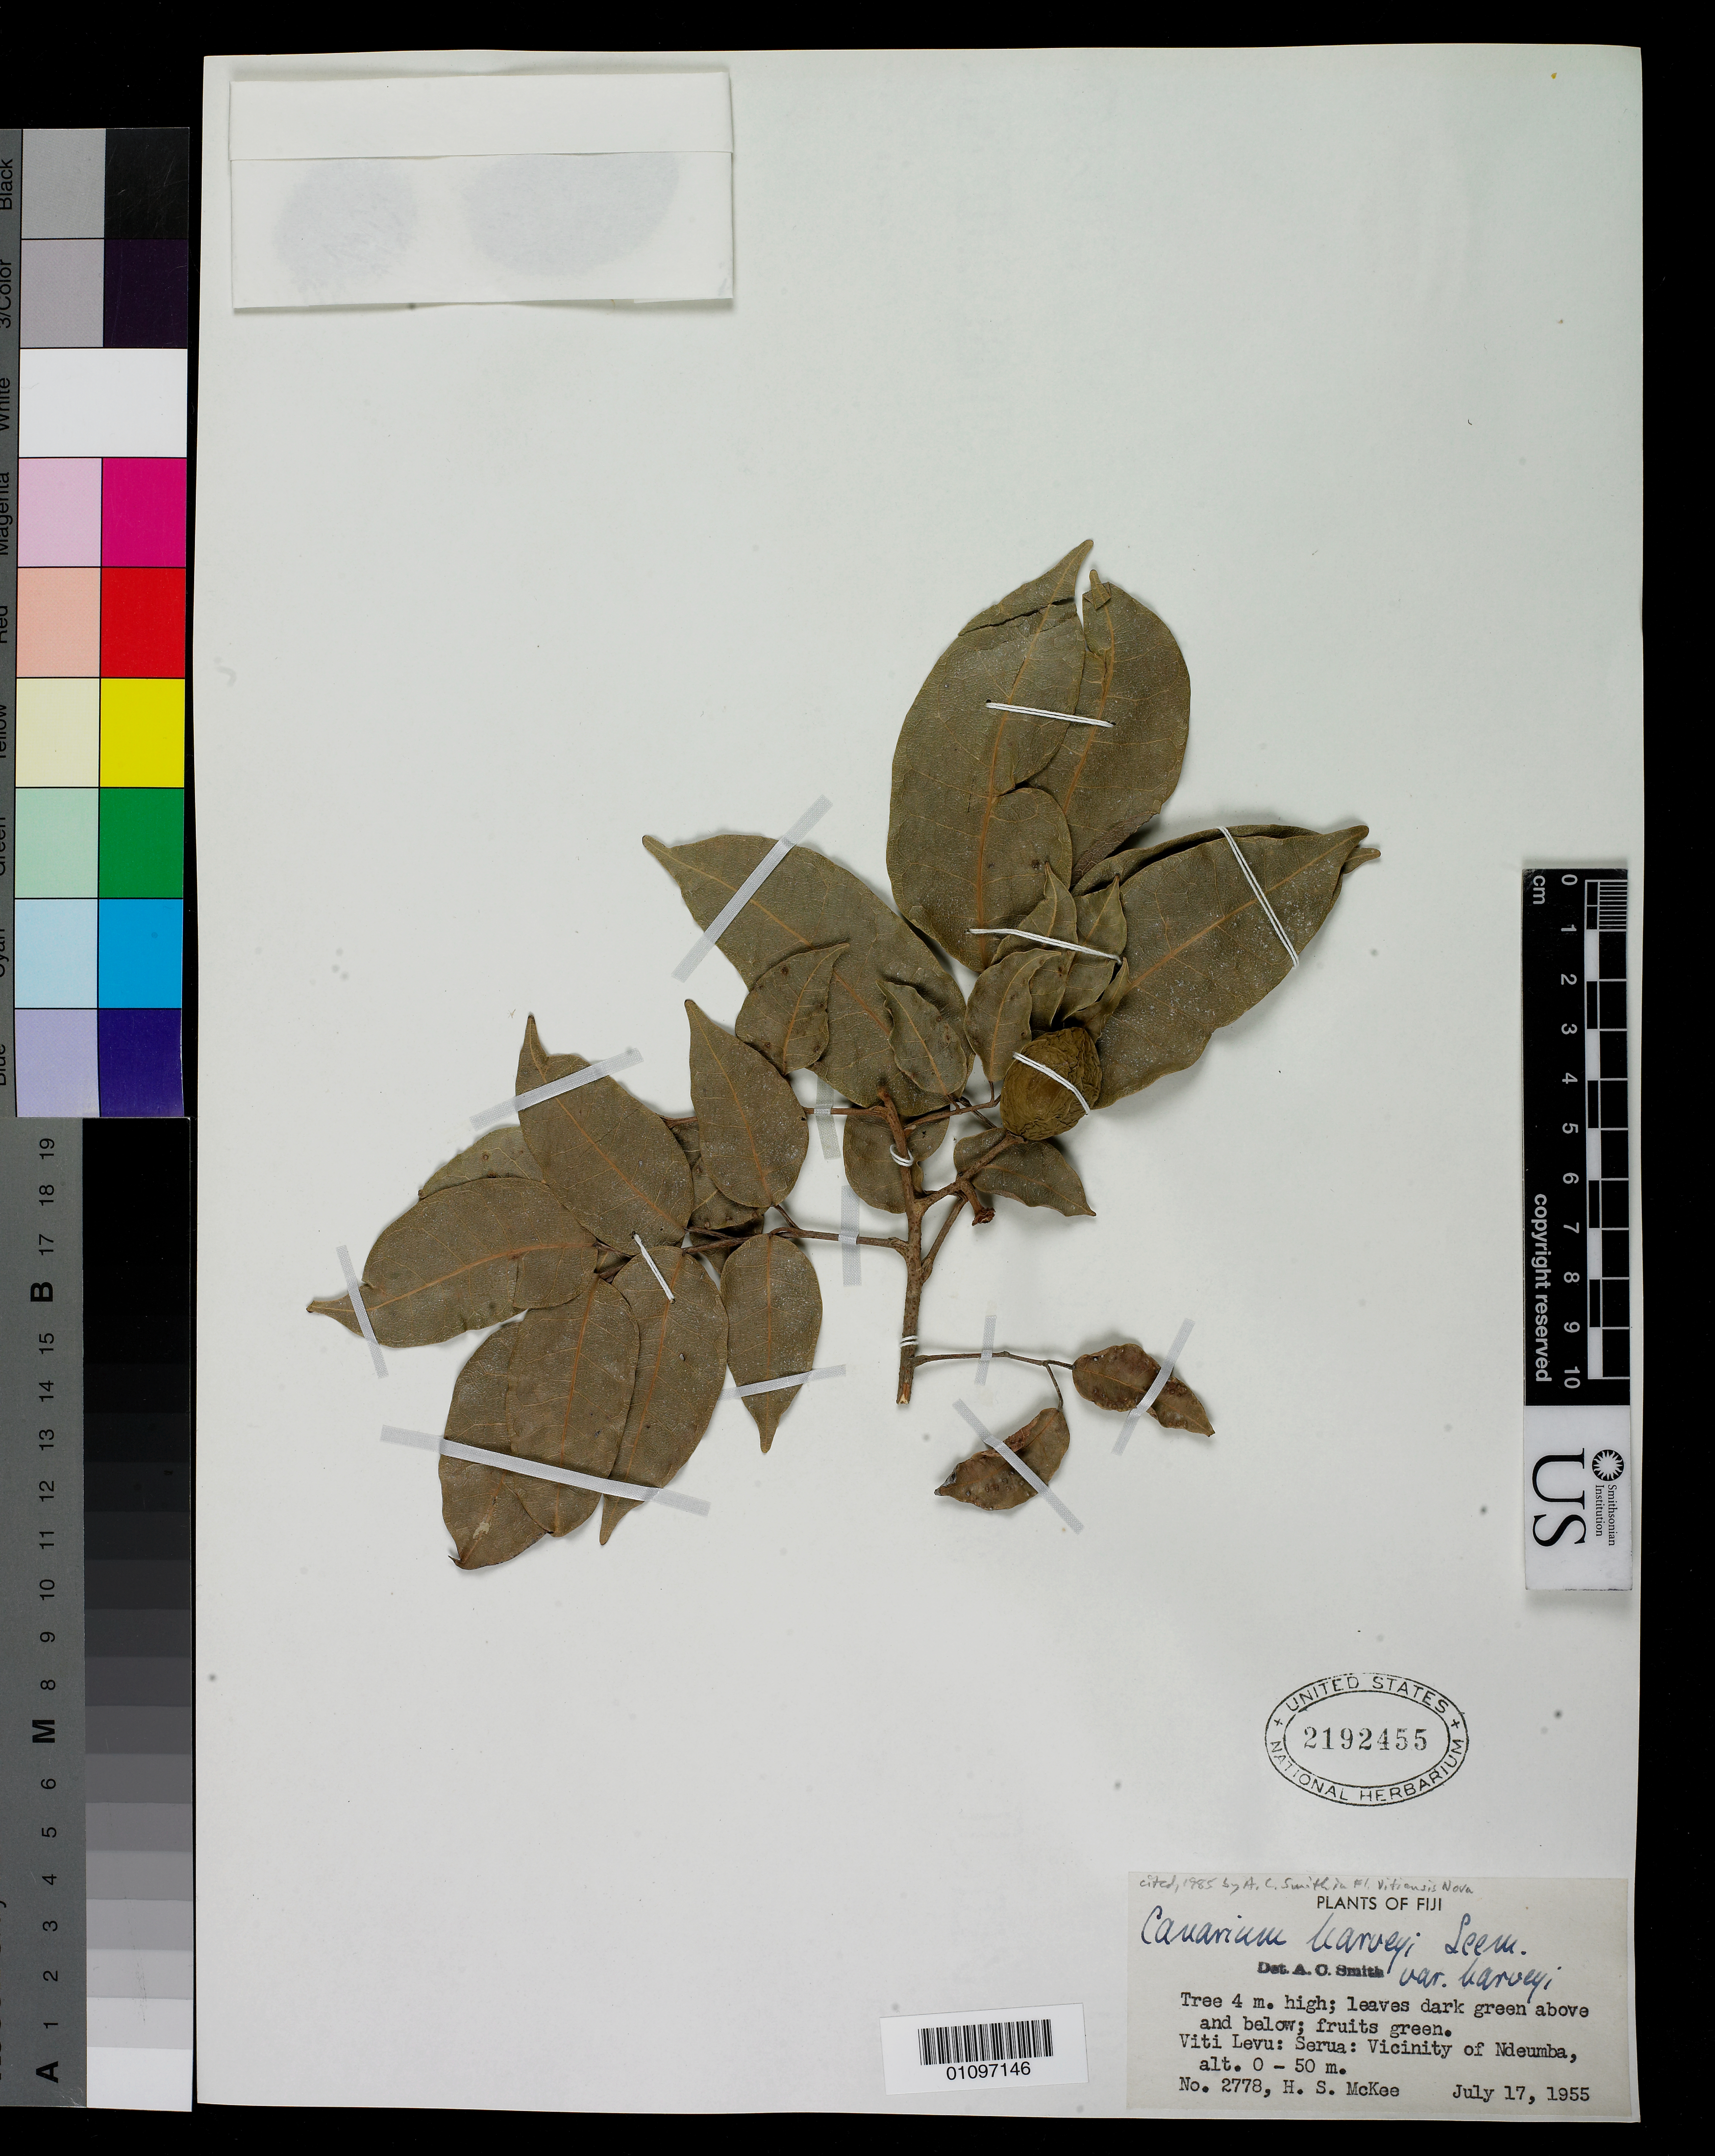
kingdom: Plantae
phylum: Tracheophyta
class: Magnoliopsida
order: Sapindales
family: Burseraceae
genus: Canarium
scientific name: Canarium harveyi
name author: Seem.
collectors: H. S. McKee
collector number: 2778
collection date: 1955-07-17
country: Fiji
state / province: Serua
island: Viti Levu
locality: vicinity of Ndeumba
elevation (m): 0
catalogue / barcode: US 2192455